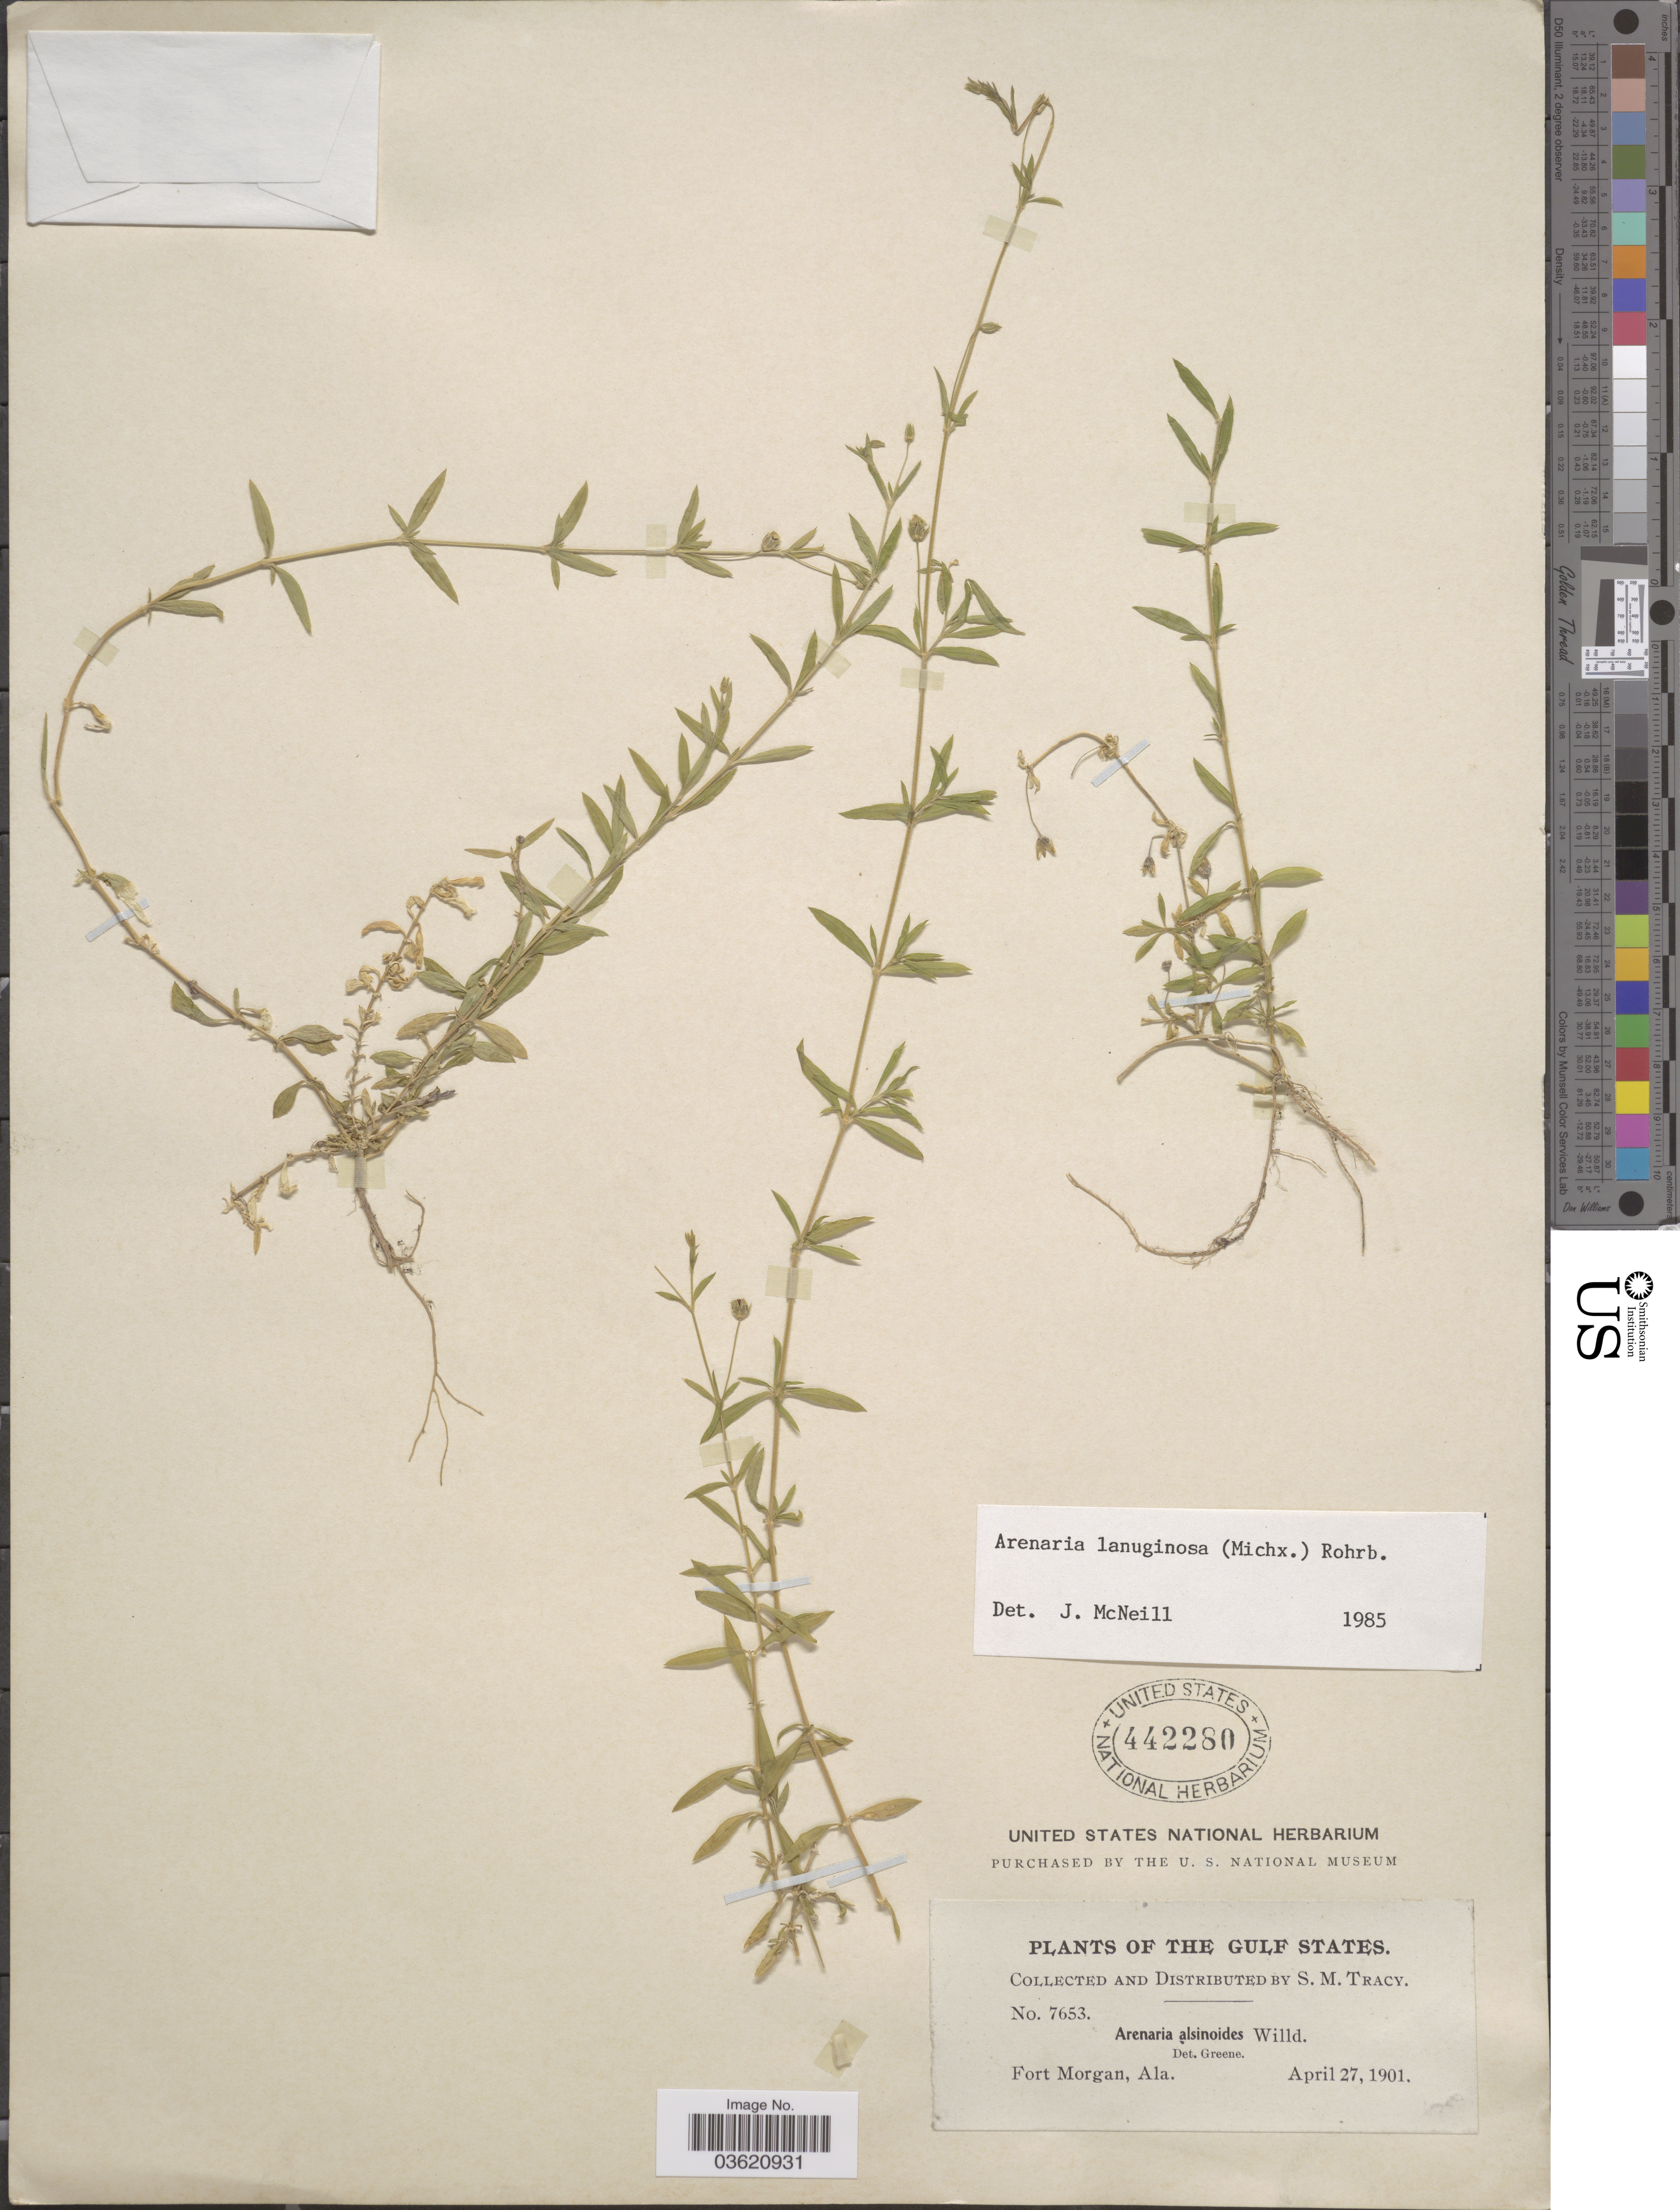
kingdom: Plantae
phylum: Tracheophyta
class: Magnoliopsida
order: Caryophyllales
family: Caryophyllaceae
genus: Arenaria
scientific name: Arenaria lanuginosa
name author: (Michx.) Rohrb.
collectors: S. M. Tracy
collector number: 7653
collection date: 1901-04-27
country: United States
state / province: Alabama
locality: The Gulf States. Fort Morgan.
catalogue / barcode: US 442280